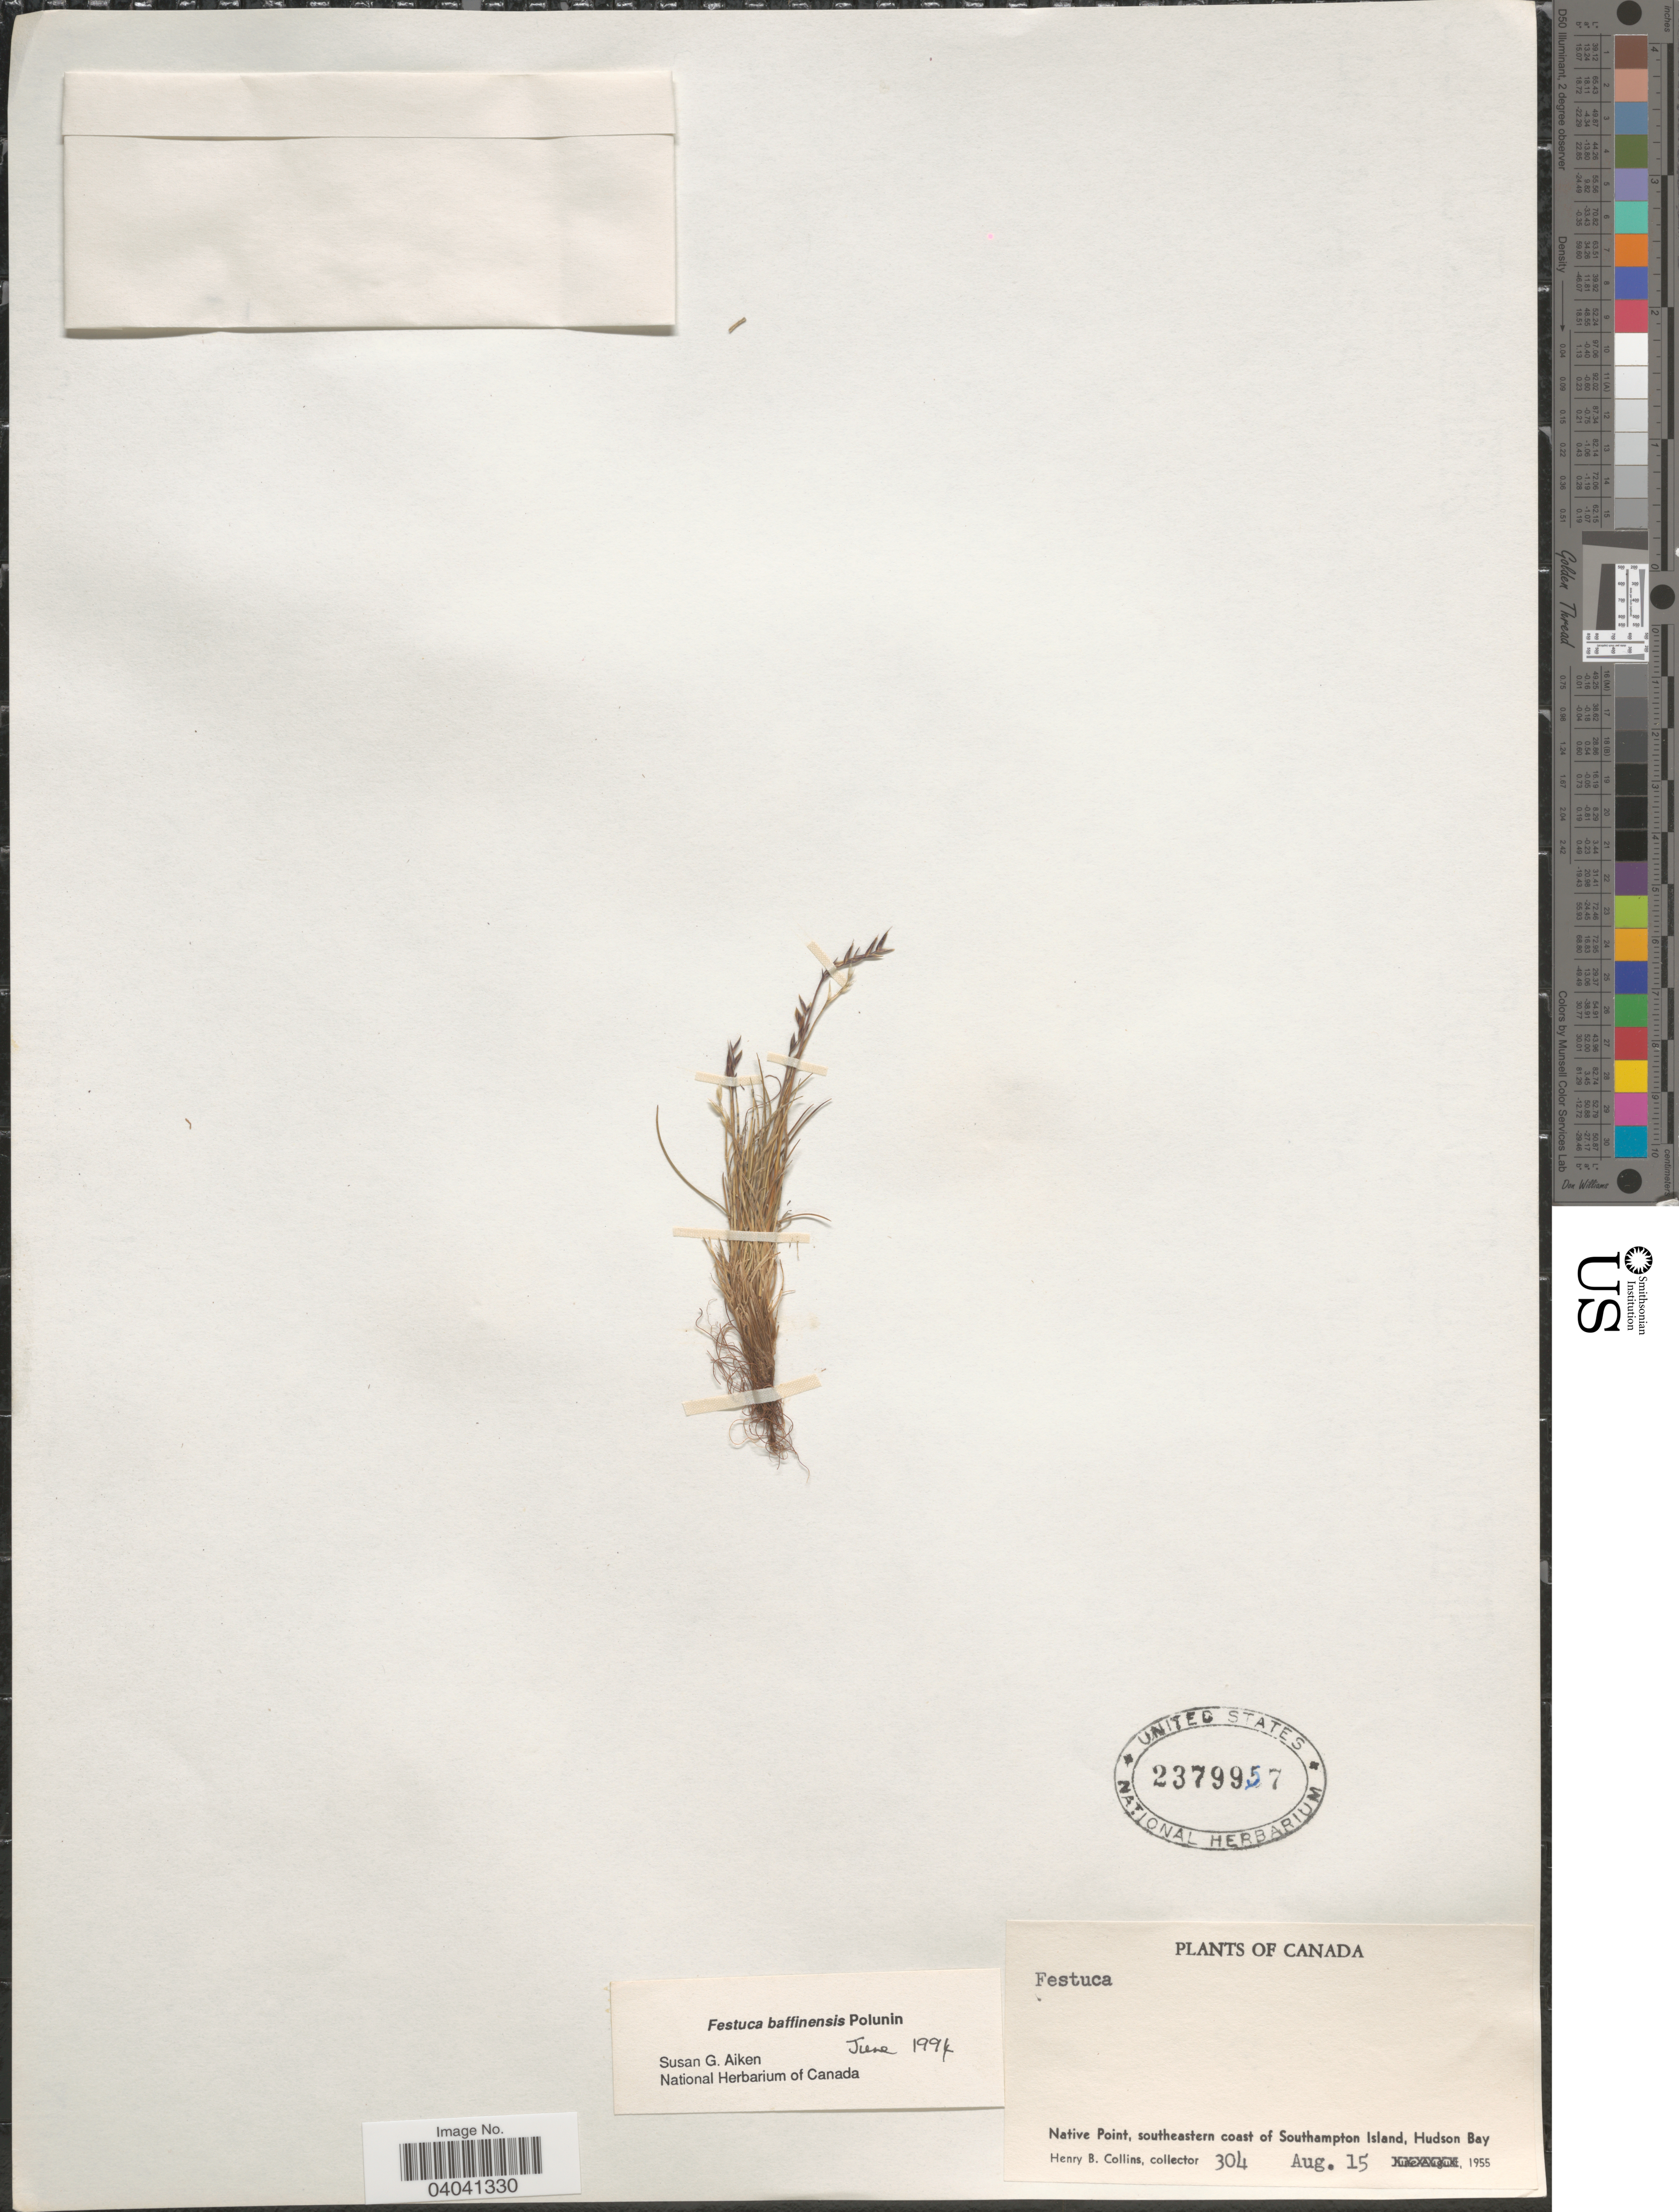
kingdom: Plantae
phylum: Tracheophyta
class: Liliopsida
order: Poales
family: Poaceae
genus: Festuca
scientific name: Festuca baffinensis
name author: Polunin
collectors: H. Collins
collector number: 304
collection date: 1955-08-15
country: Canada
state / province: Nunavut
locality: Native Point, southeastern coast of Southampton Island, Hudson Bay.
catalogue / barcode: US 2379957